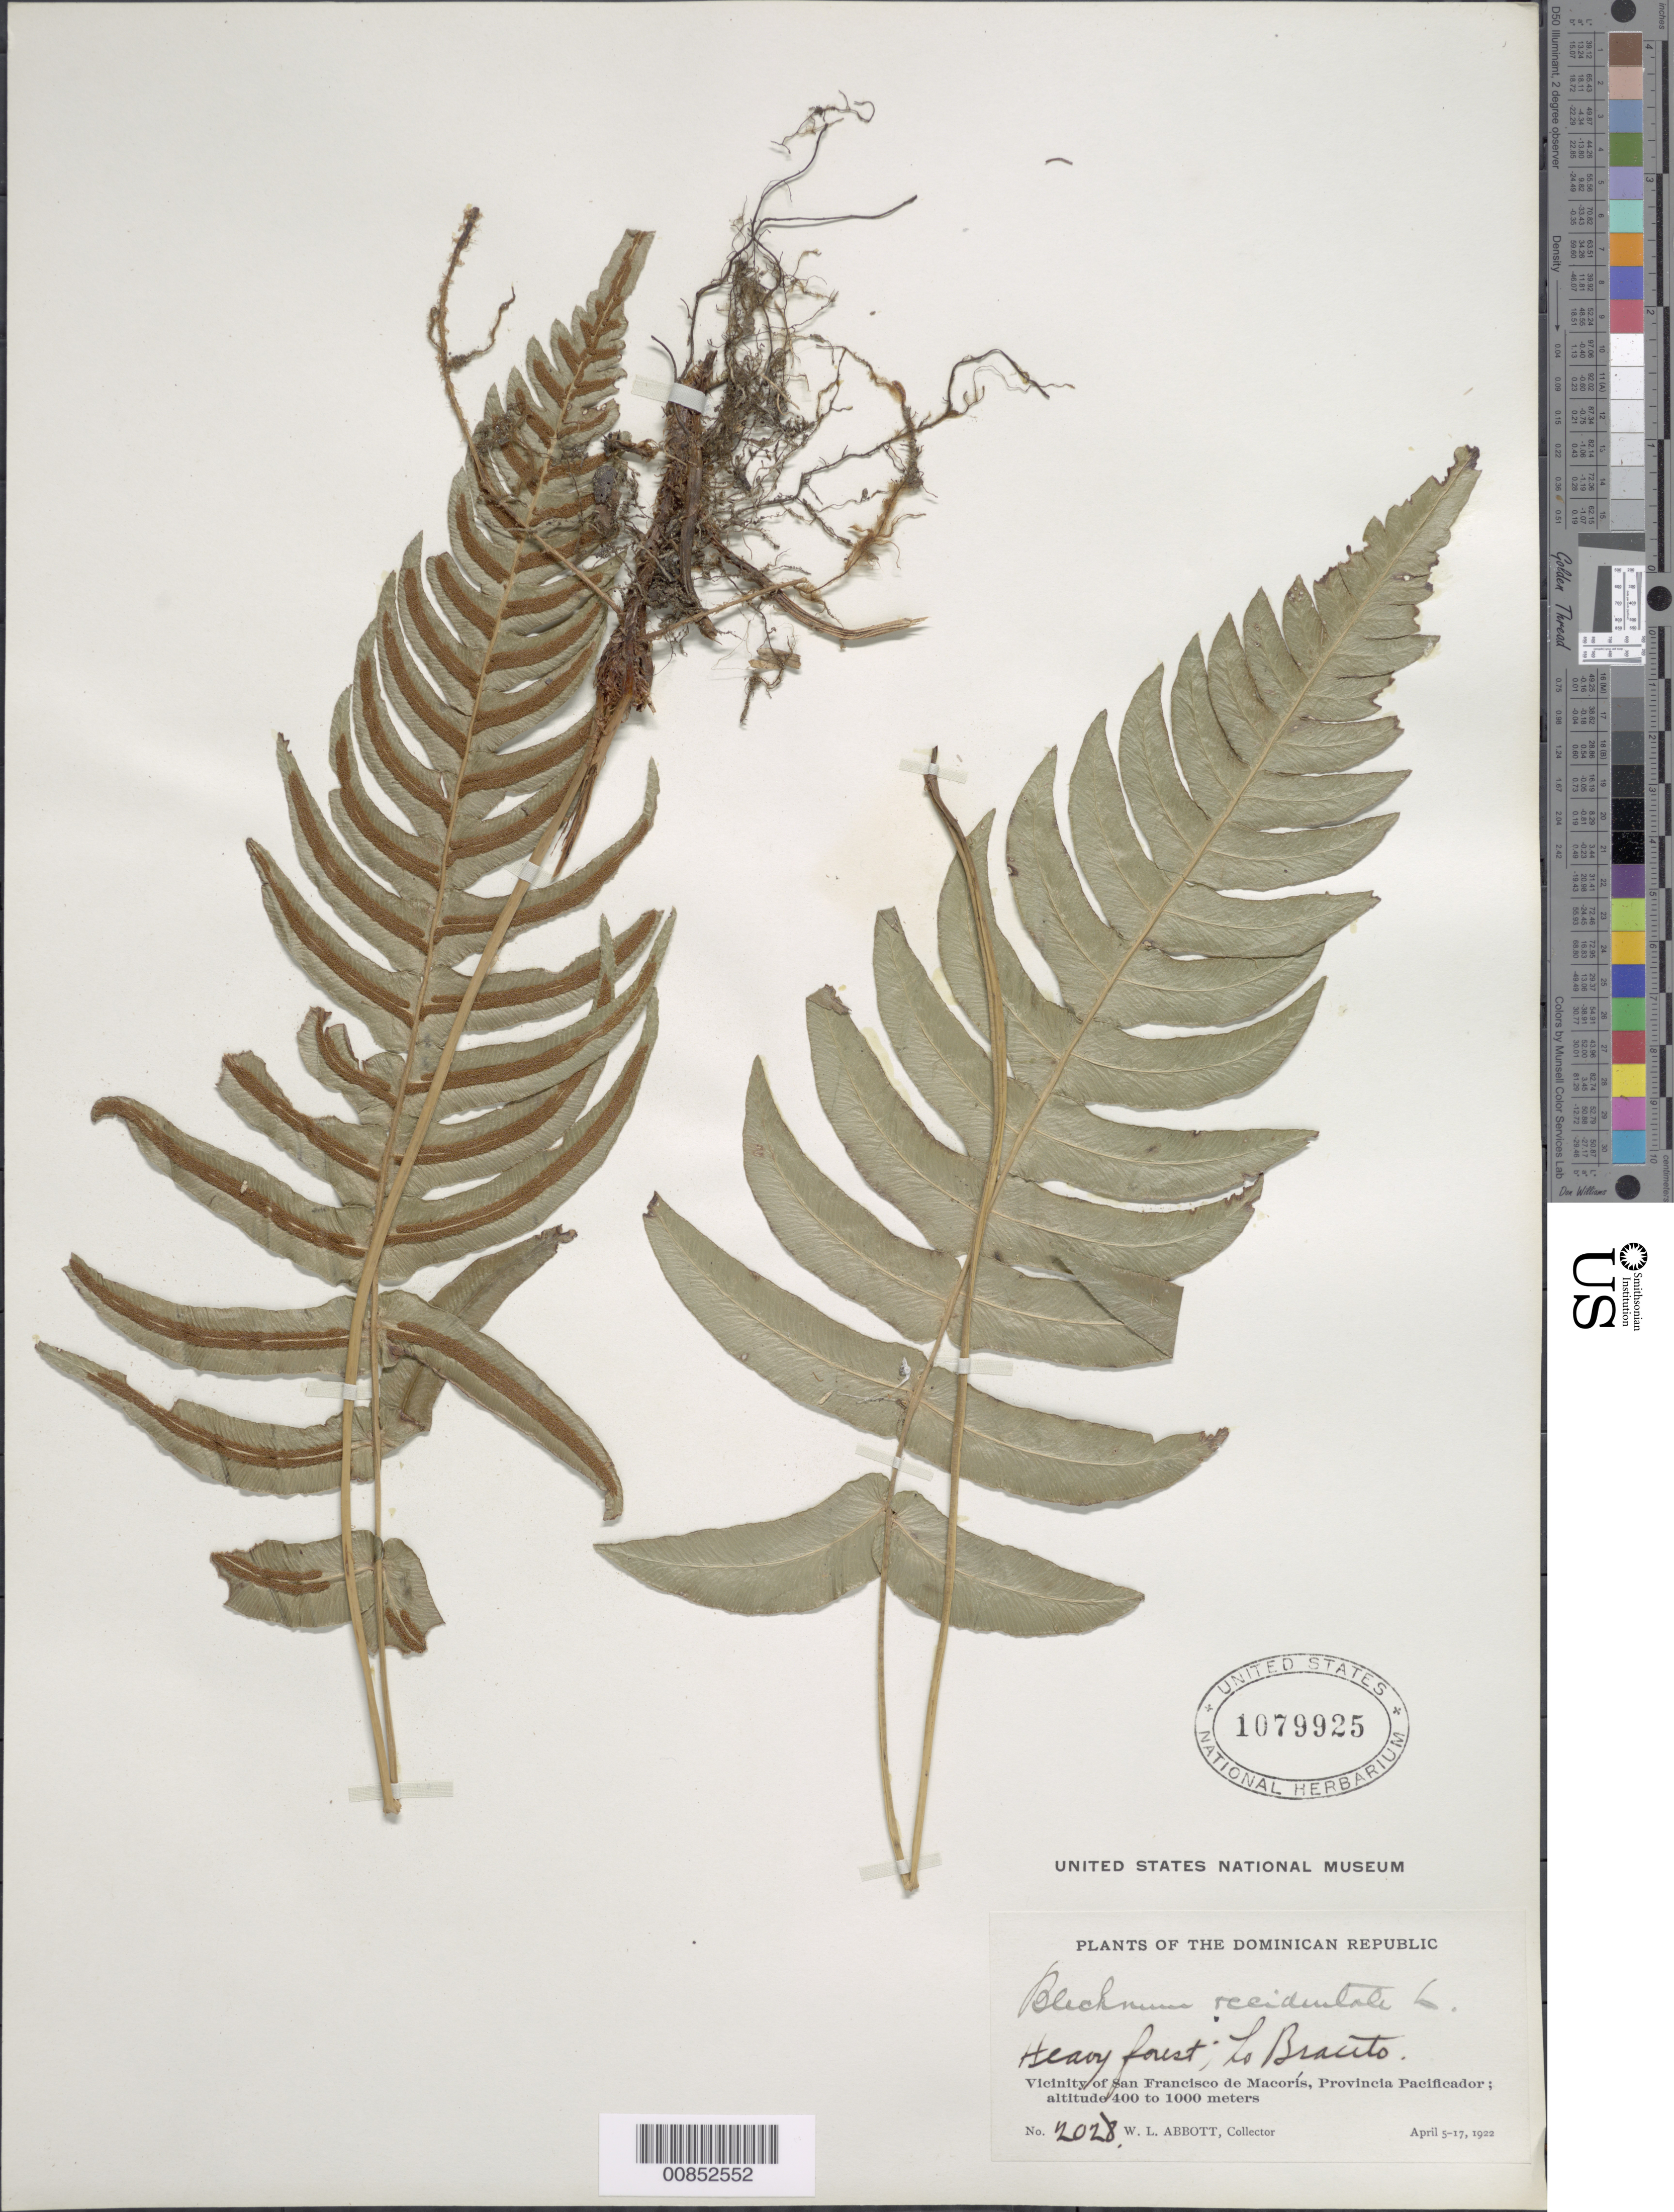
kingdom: Plantae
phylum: Tracheophyta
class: Polypodiopsida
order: Polypodiales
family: Blechnaceae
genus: Blechnum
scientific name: Blechnum glandulosum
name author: Link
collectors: W. L. Abbott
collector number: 2028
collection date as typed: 05 Apr 1922 to 17 Apr 1922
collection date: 1922-04-05/1922-04-17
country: Dominican Republic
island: Hispaniola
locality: Prov. Pacificador, vicinity San Francisco de Macorís, Lo Bracito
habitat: Heavy forest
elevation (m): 400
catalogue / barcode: US 1079925